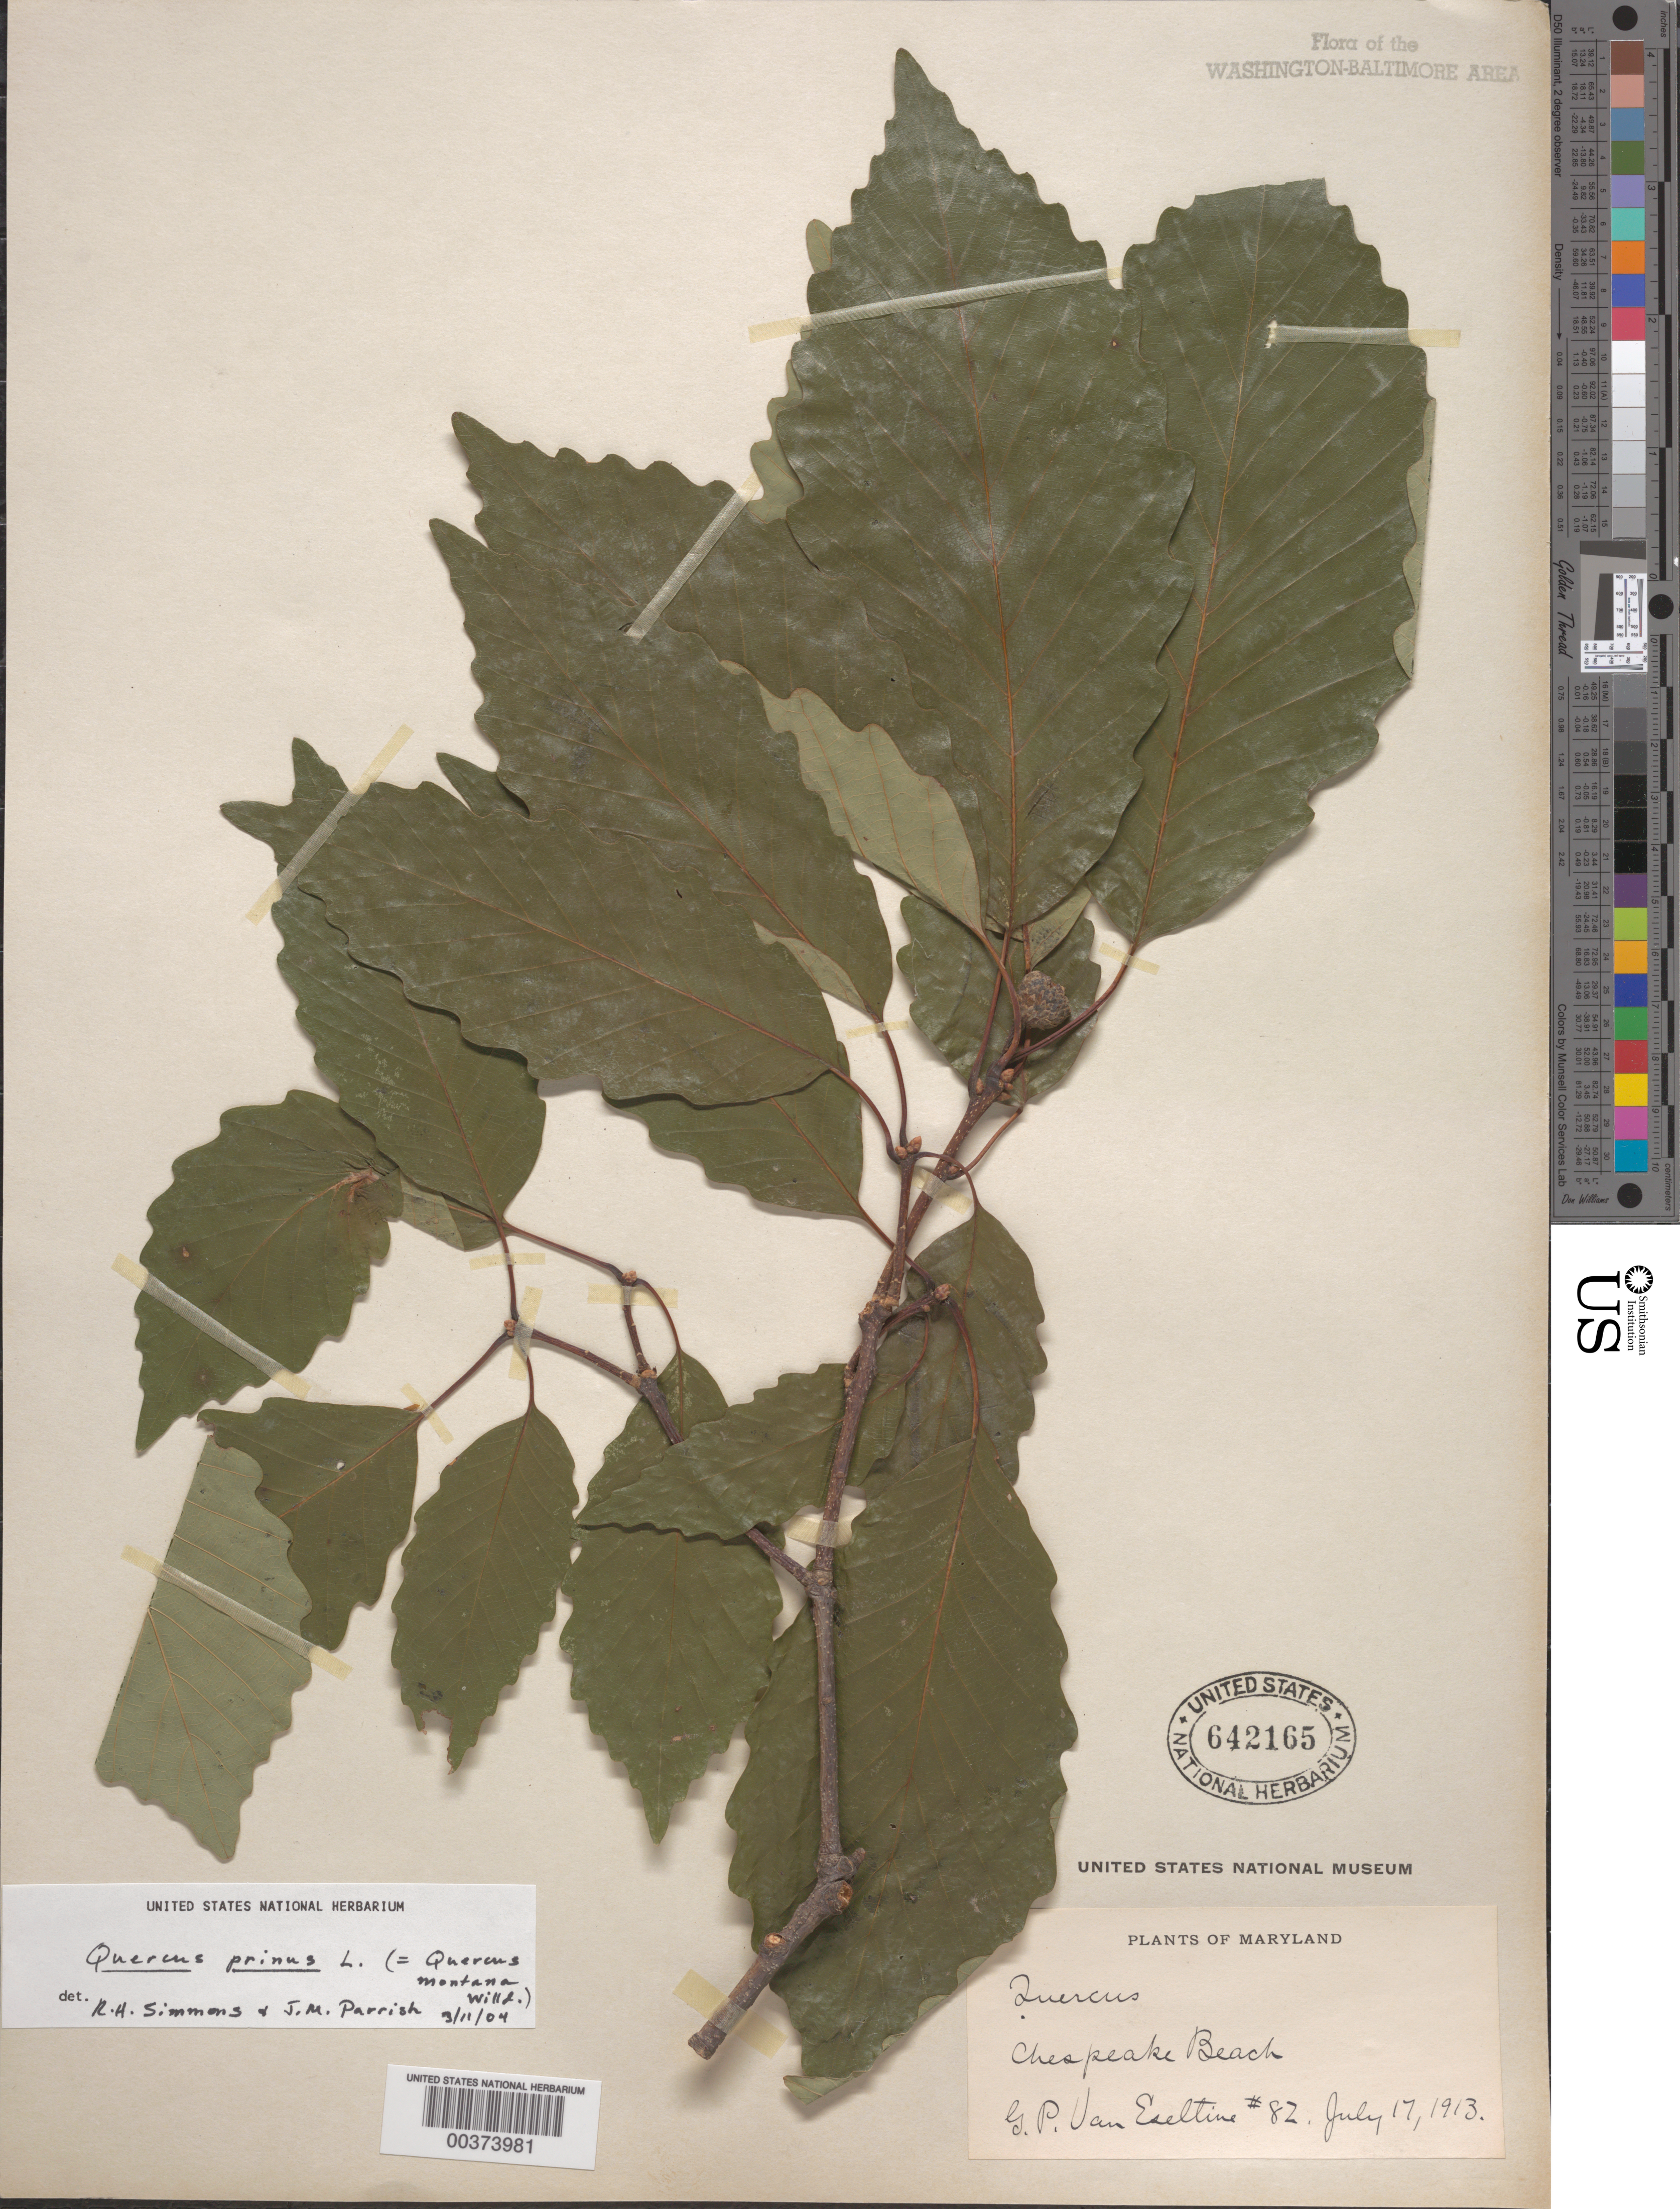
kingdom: Plantae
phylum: Tracheophyta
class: Magnoliopsida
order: Fagales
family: Fagaceae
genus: Quercus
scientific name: Quercus montana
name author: Willd.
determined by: Simmons, R. H., (UNITED STATES)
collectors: G. P. Van Eseltine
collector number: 82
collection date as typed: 17 Jul 1913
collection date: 1913-07-17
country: United States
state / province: Maryland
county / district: Calvert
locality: Chesapeake Beach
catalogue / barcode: US 642165